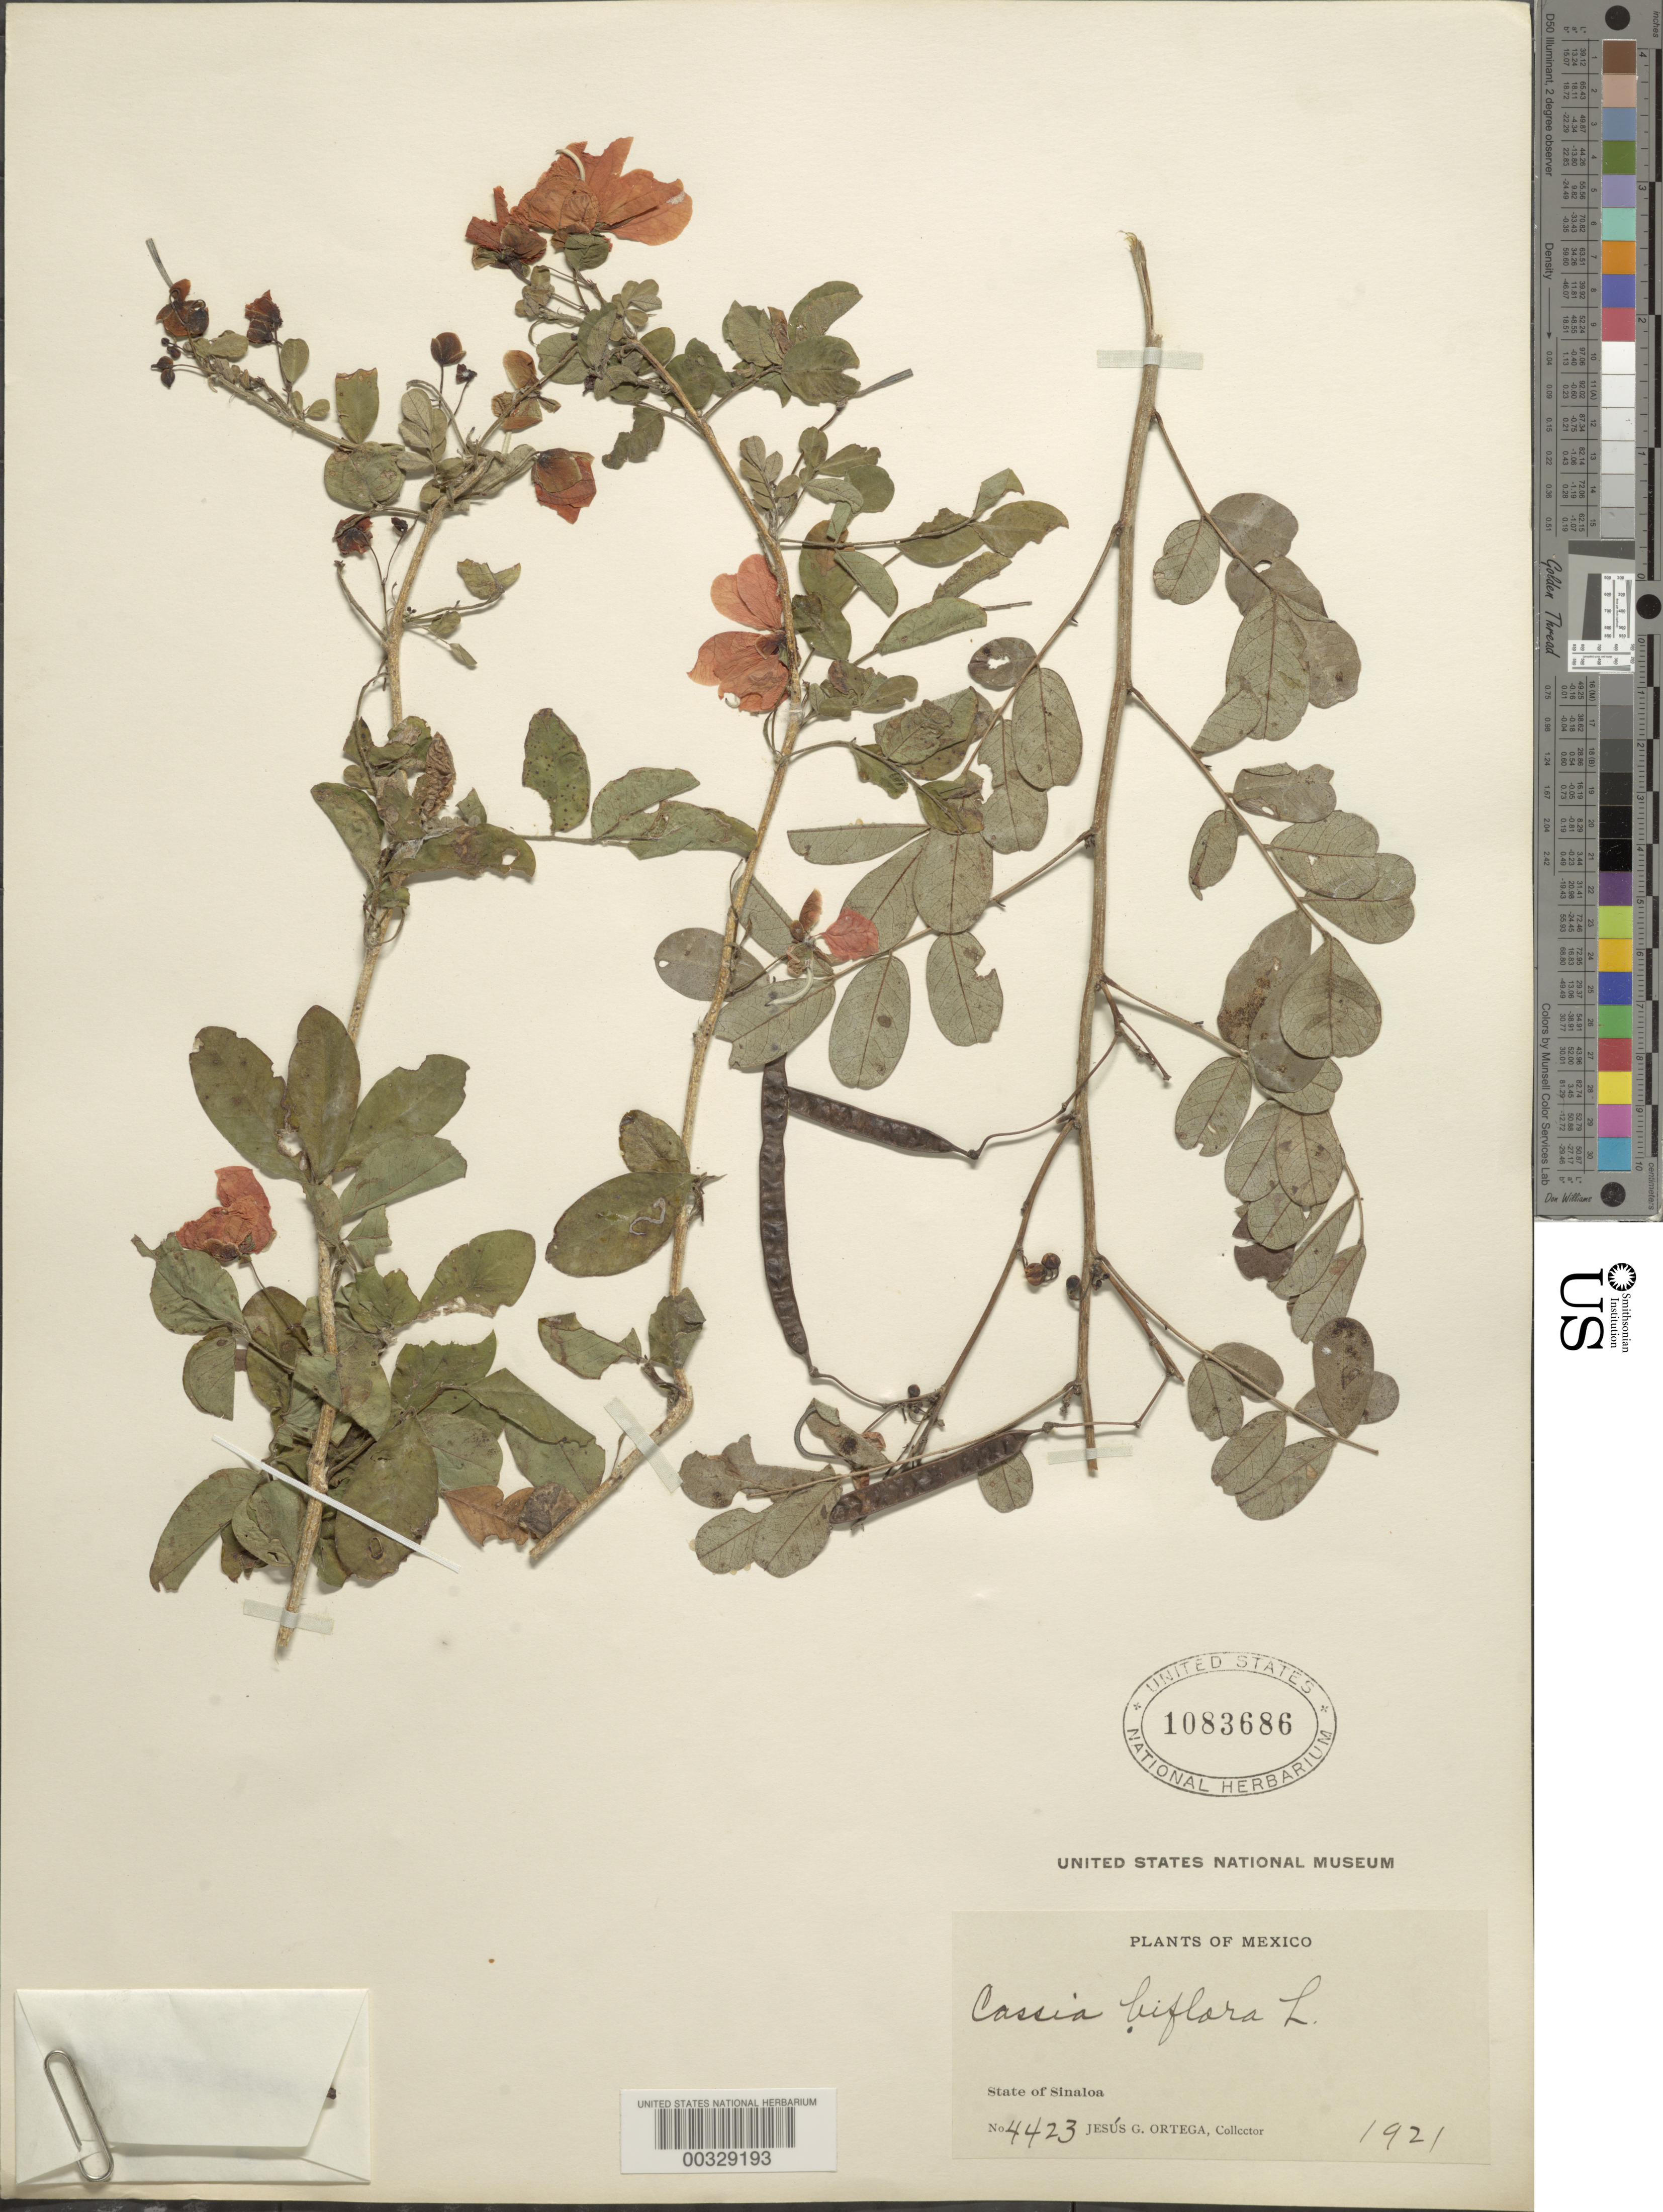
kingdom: Plantae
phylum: Tracheophyta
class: Magnoliopsida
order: Fabales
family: Fabaceae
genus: Senna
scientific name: Senna pallida var. pallida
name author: (Vahl) H.S. Irwin & Barneby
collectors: J. Ortega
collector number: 4423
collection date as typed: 1921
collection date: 1921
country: Mexico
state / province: Sinaloa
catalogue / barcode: US 1083686